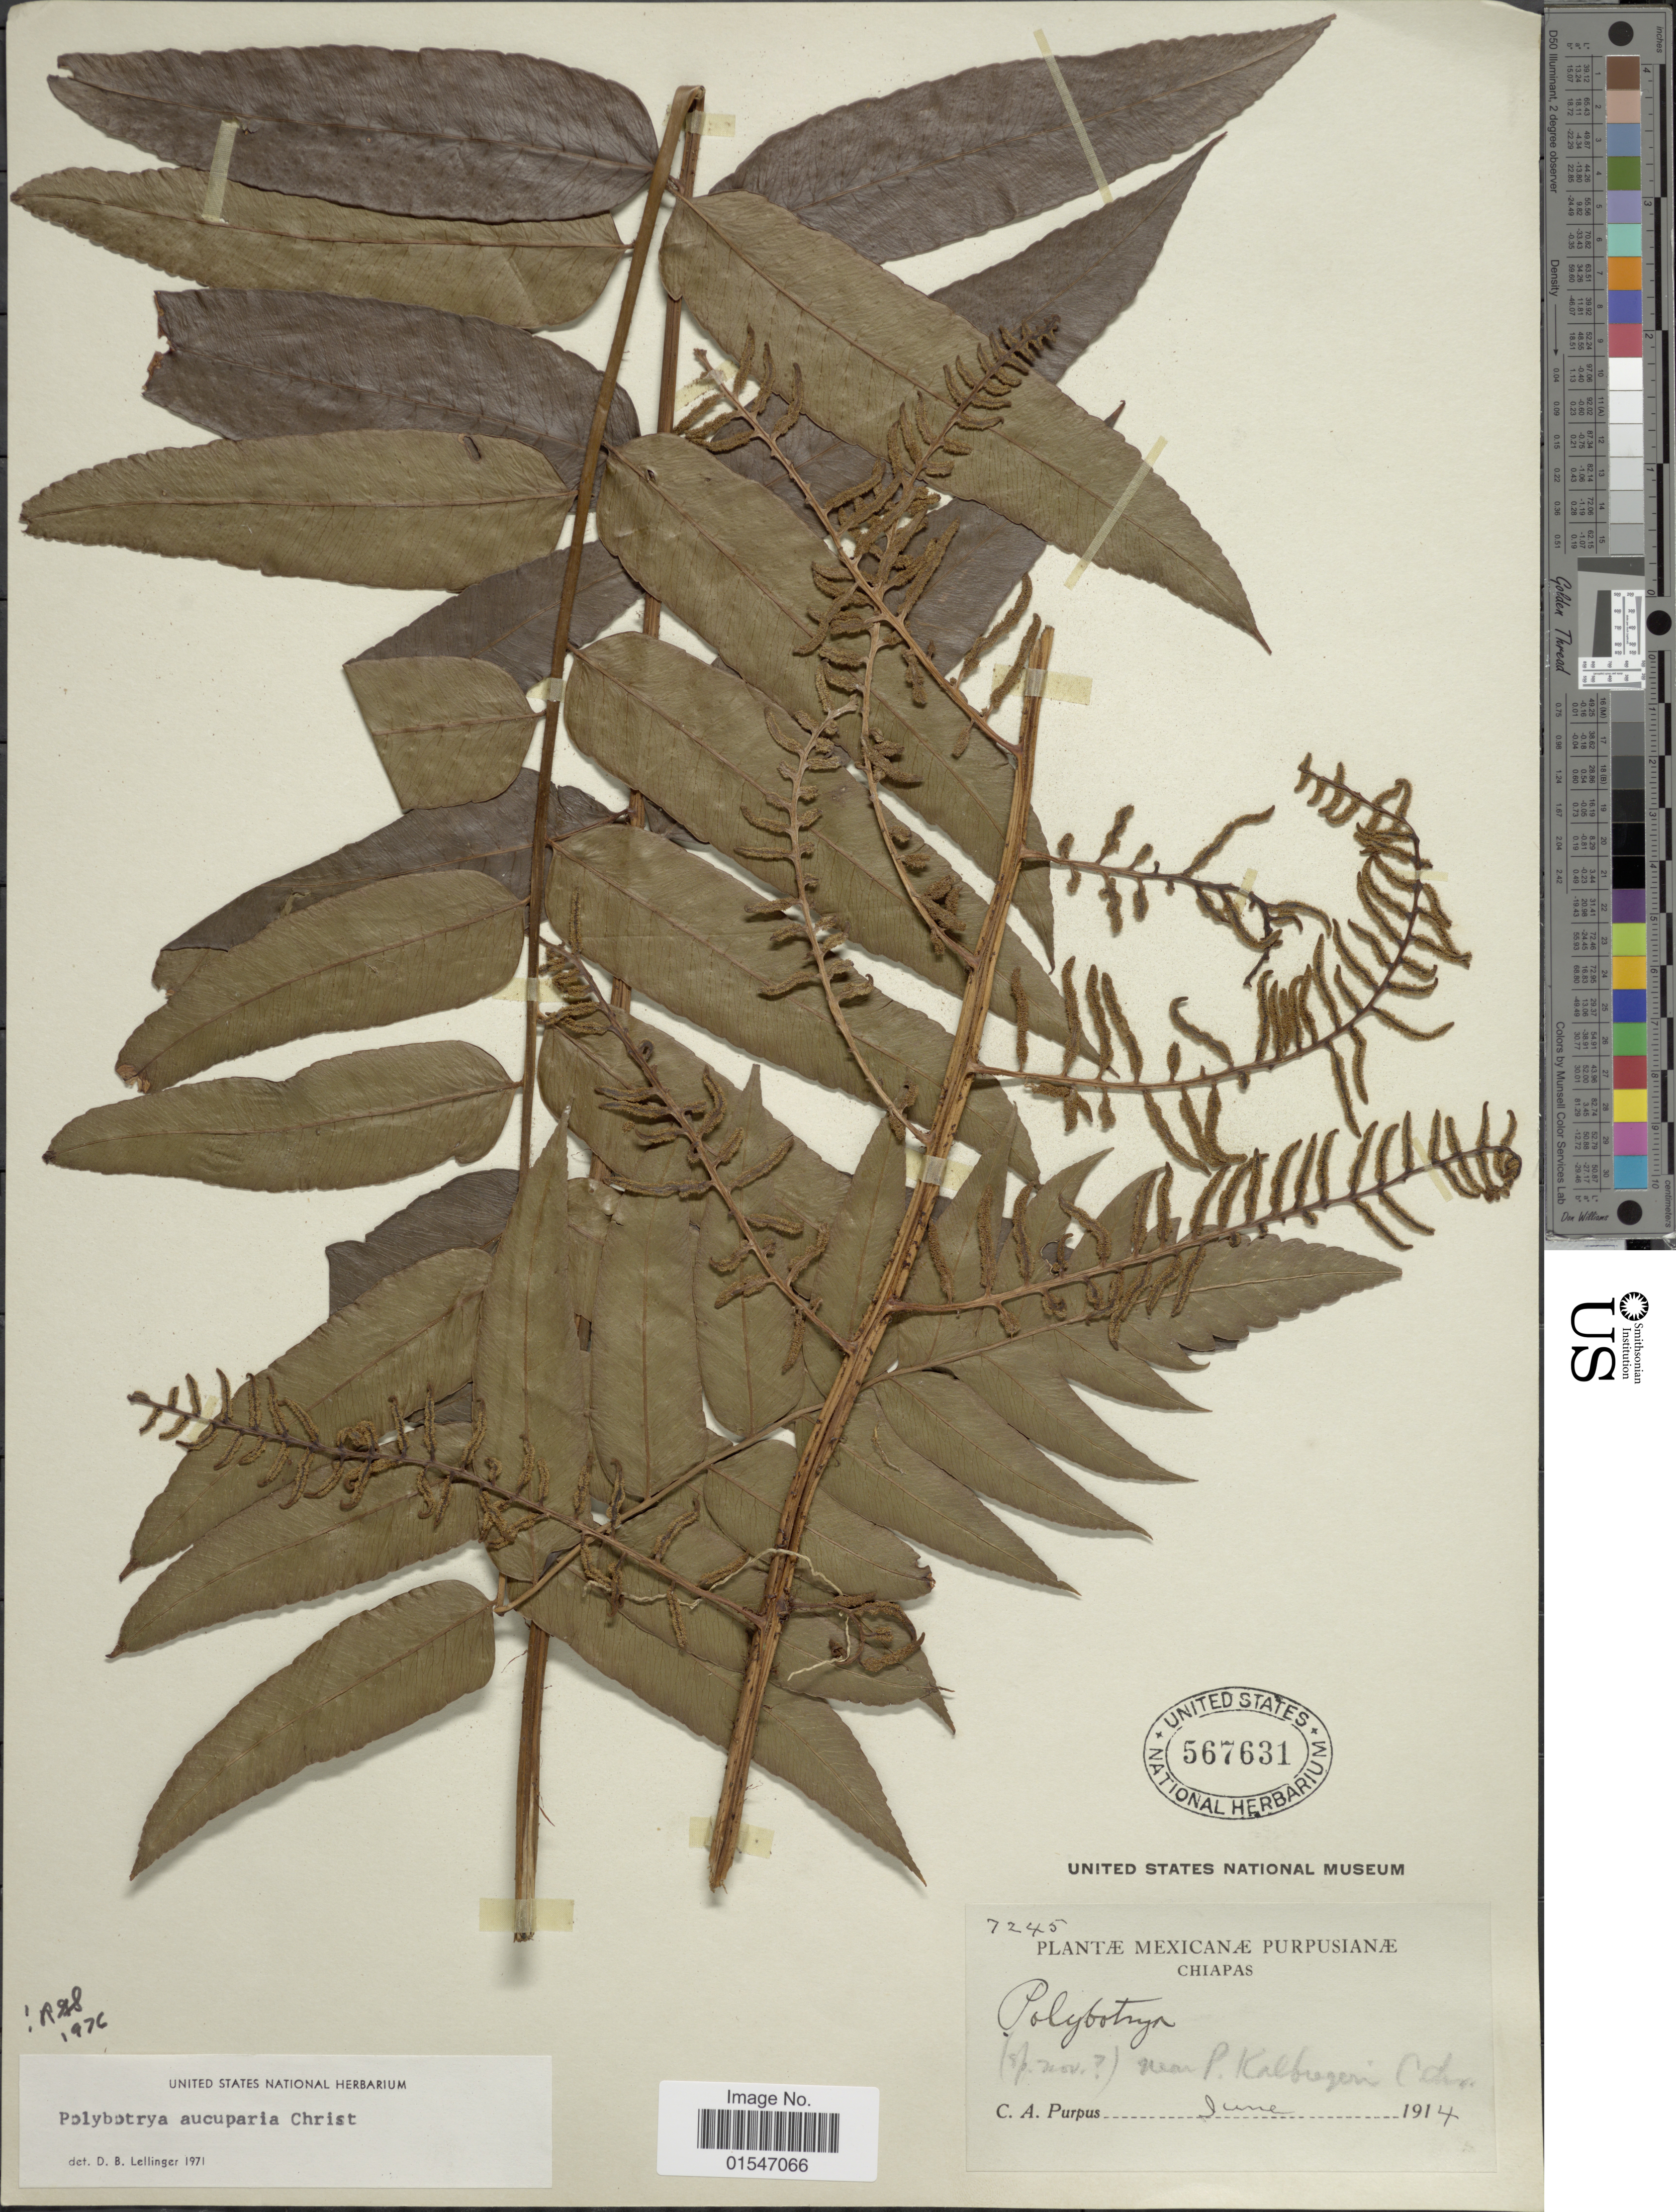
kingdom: Plantae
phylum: Tracheophyta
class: Polypodiopsida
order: Polypodiales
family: Dryopteridaceae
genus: Polybotrya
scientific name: Polybotrya polybotryoides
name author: (Baker) Christ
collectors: C. A. Purpus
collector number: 7245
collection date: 1914-06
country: Mexico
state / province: Chiapas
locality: Mexicanae. Chiapas.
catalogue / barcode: US 567631